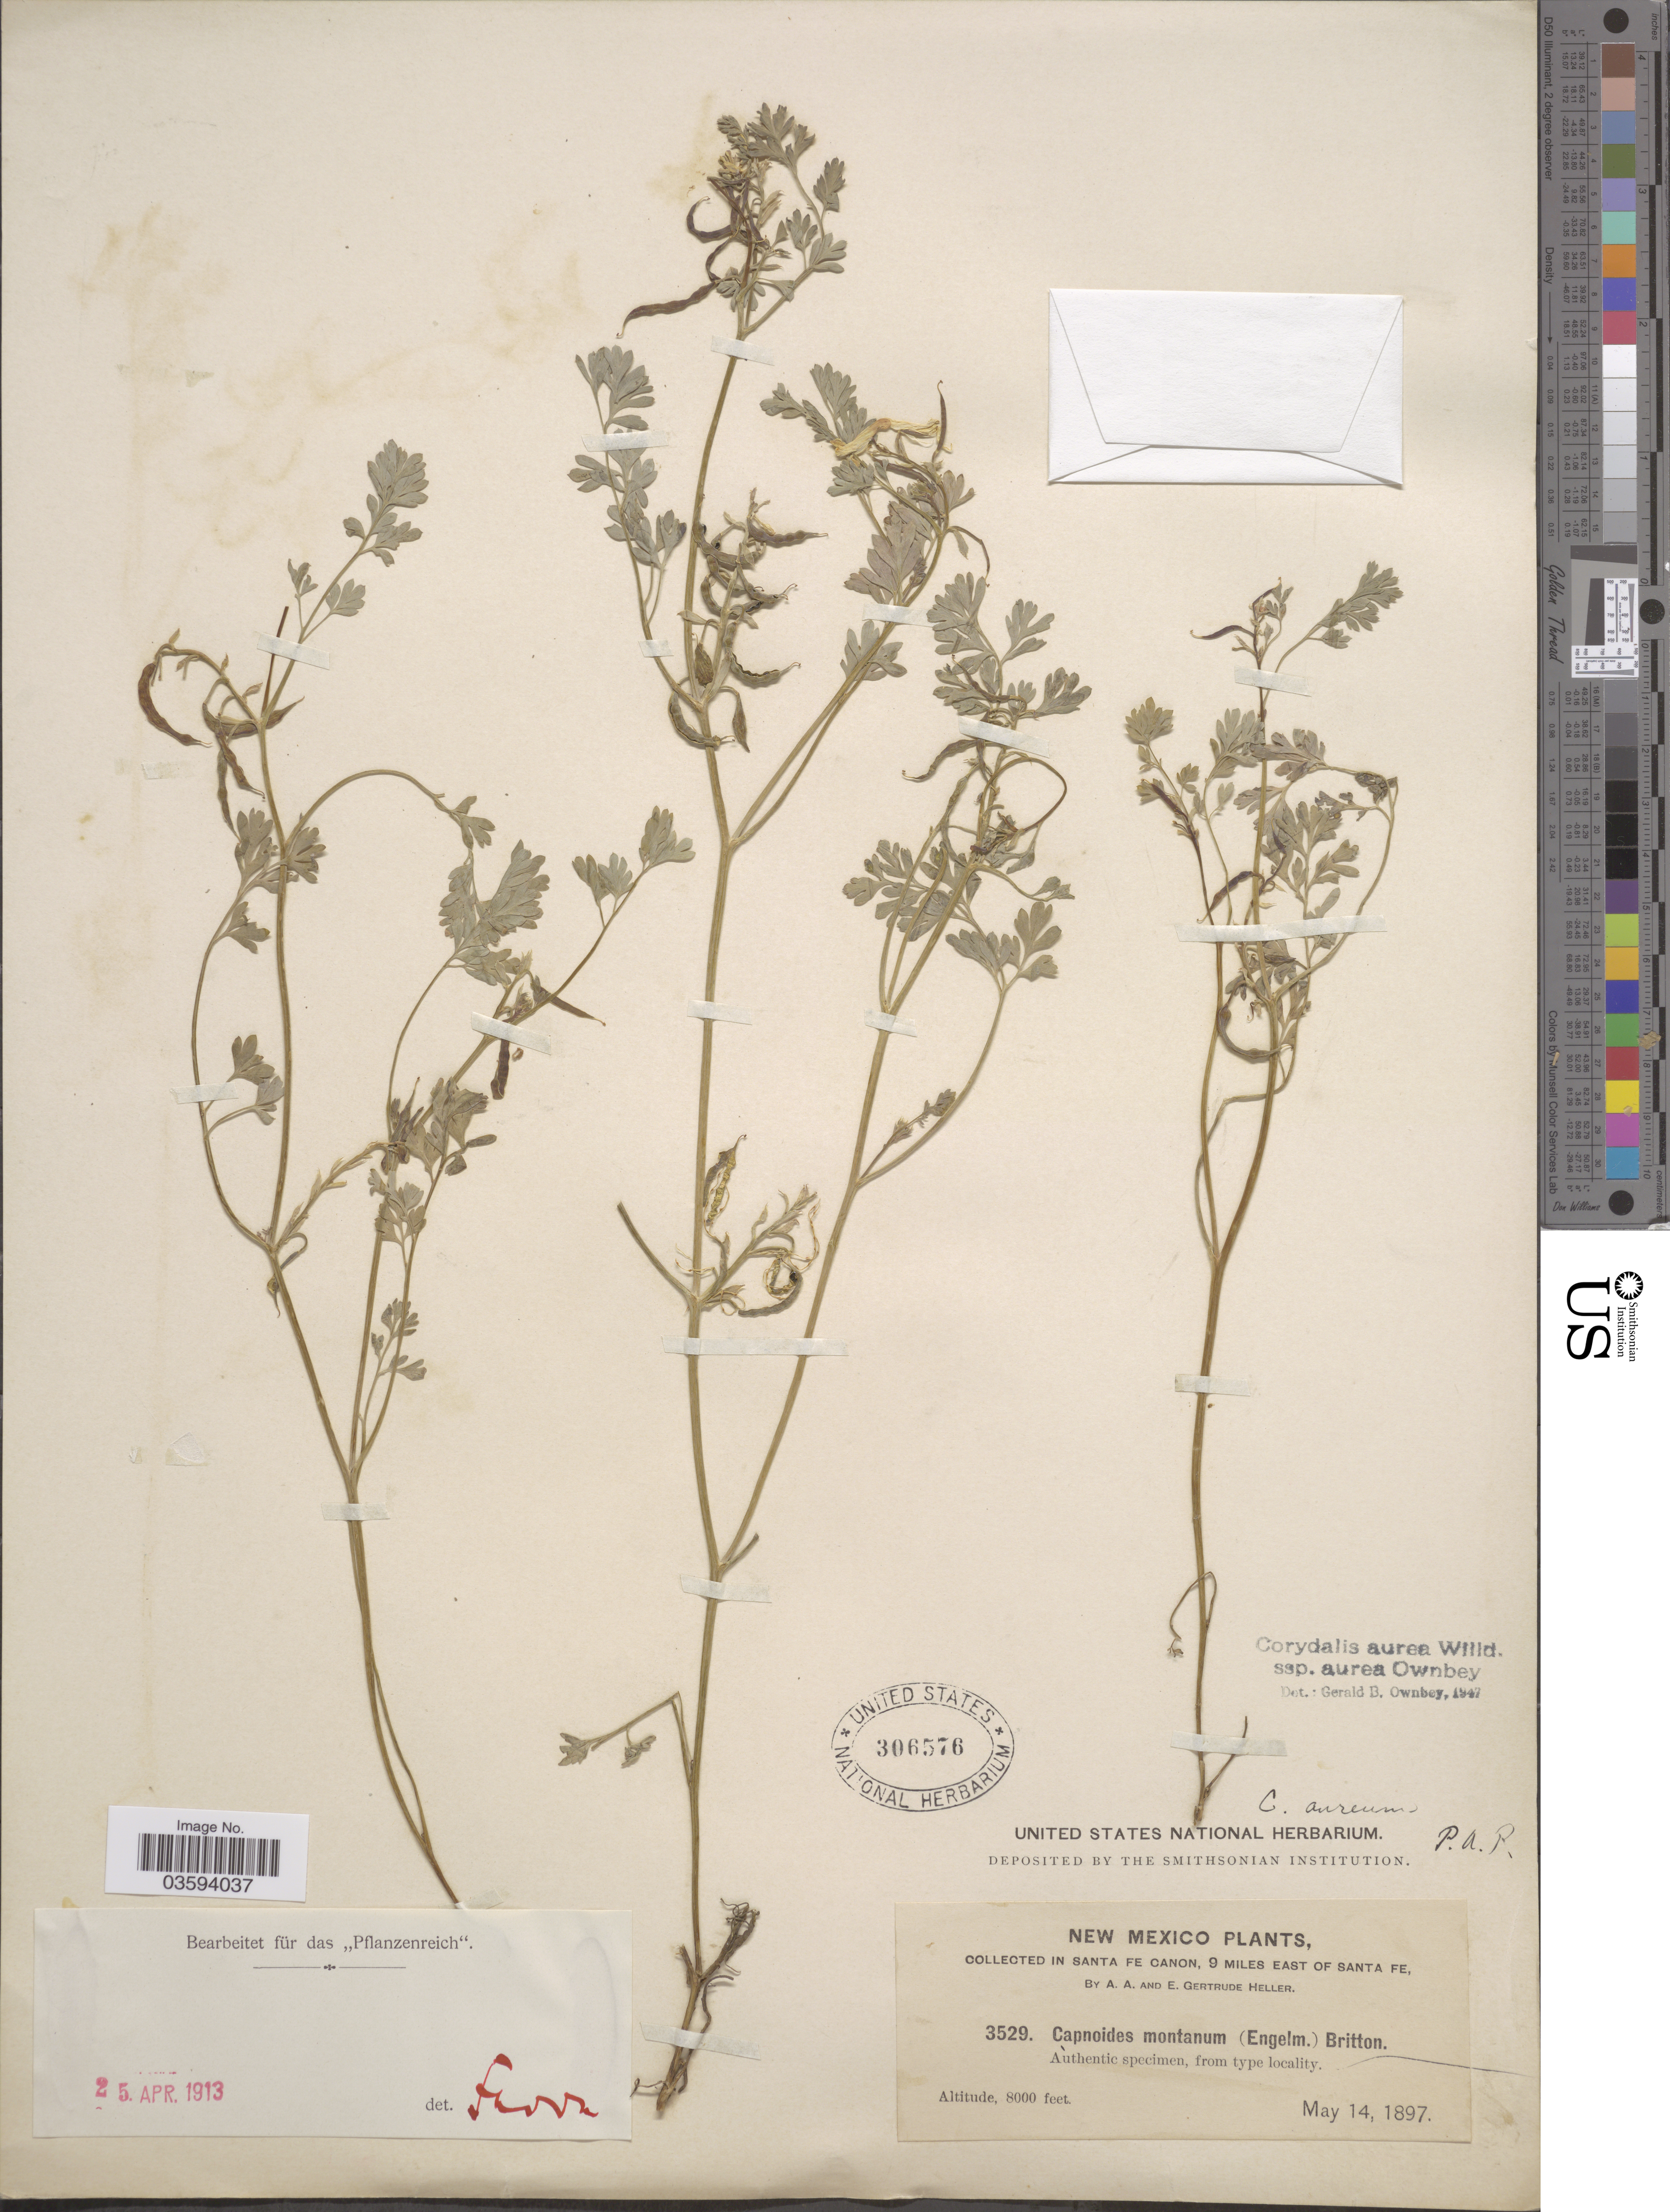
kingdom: Plantae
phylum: Tracheophyta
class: Magnoliopsida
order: Ranunculales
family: Papaveraceae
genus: Corydalis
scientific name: Corydalis aurea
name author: Willd.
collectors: A. A. Heller & E. G. Heller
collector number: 3529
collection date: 1897-05-14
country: United States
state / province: New Mexico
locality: In Santa Fe Canon, 9 miles east of Santa Fe.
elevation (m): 2438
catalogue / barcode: US 306576